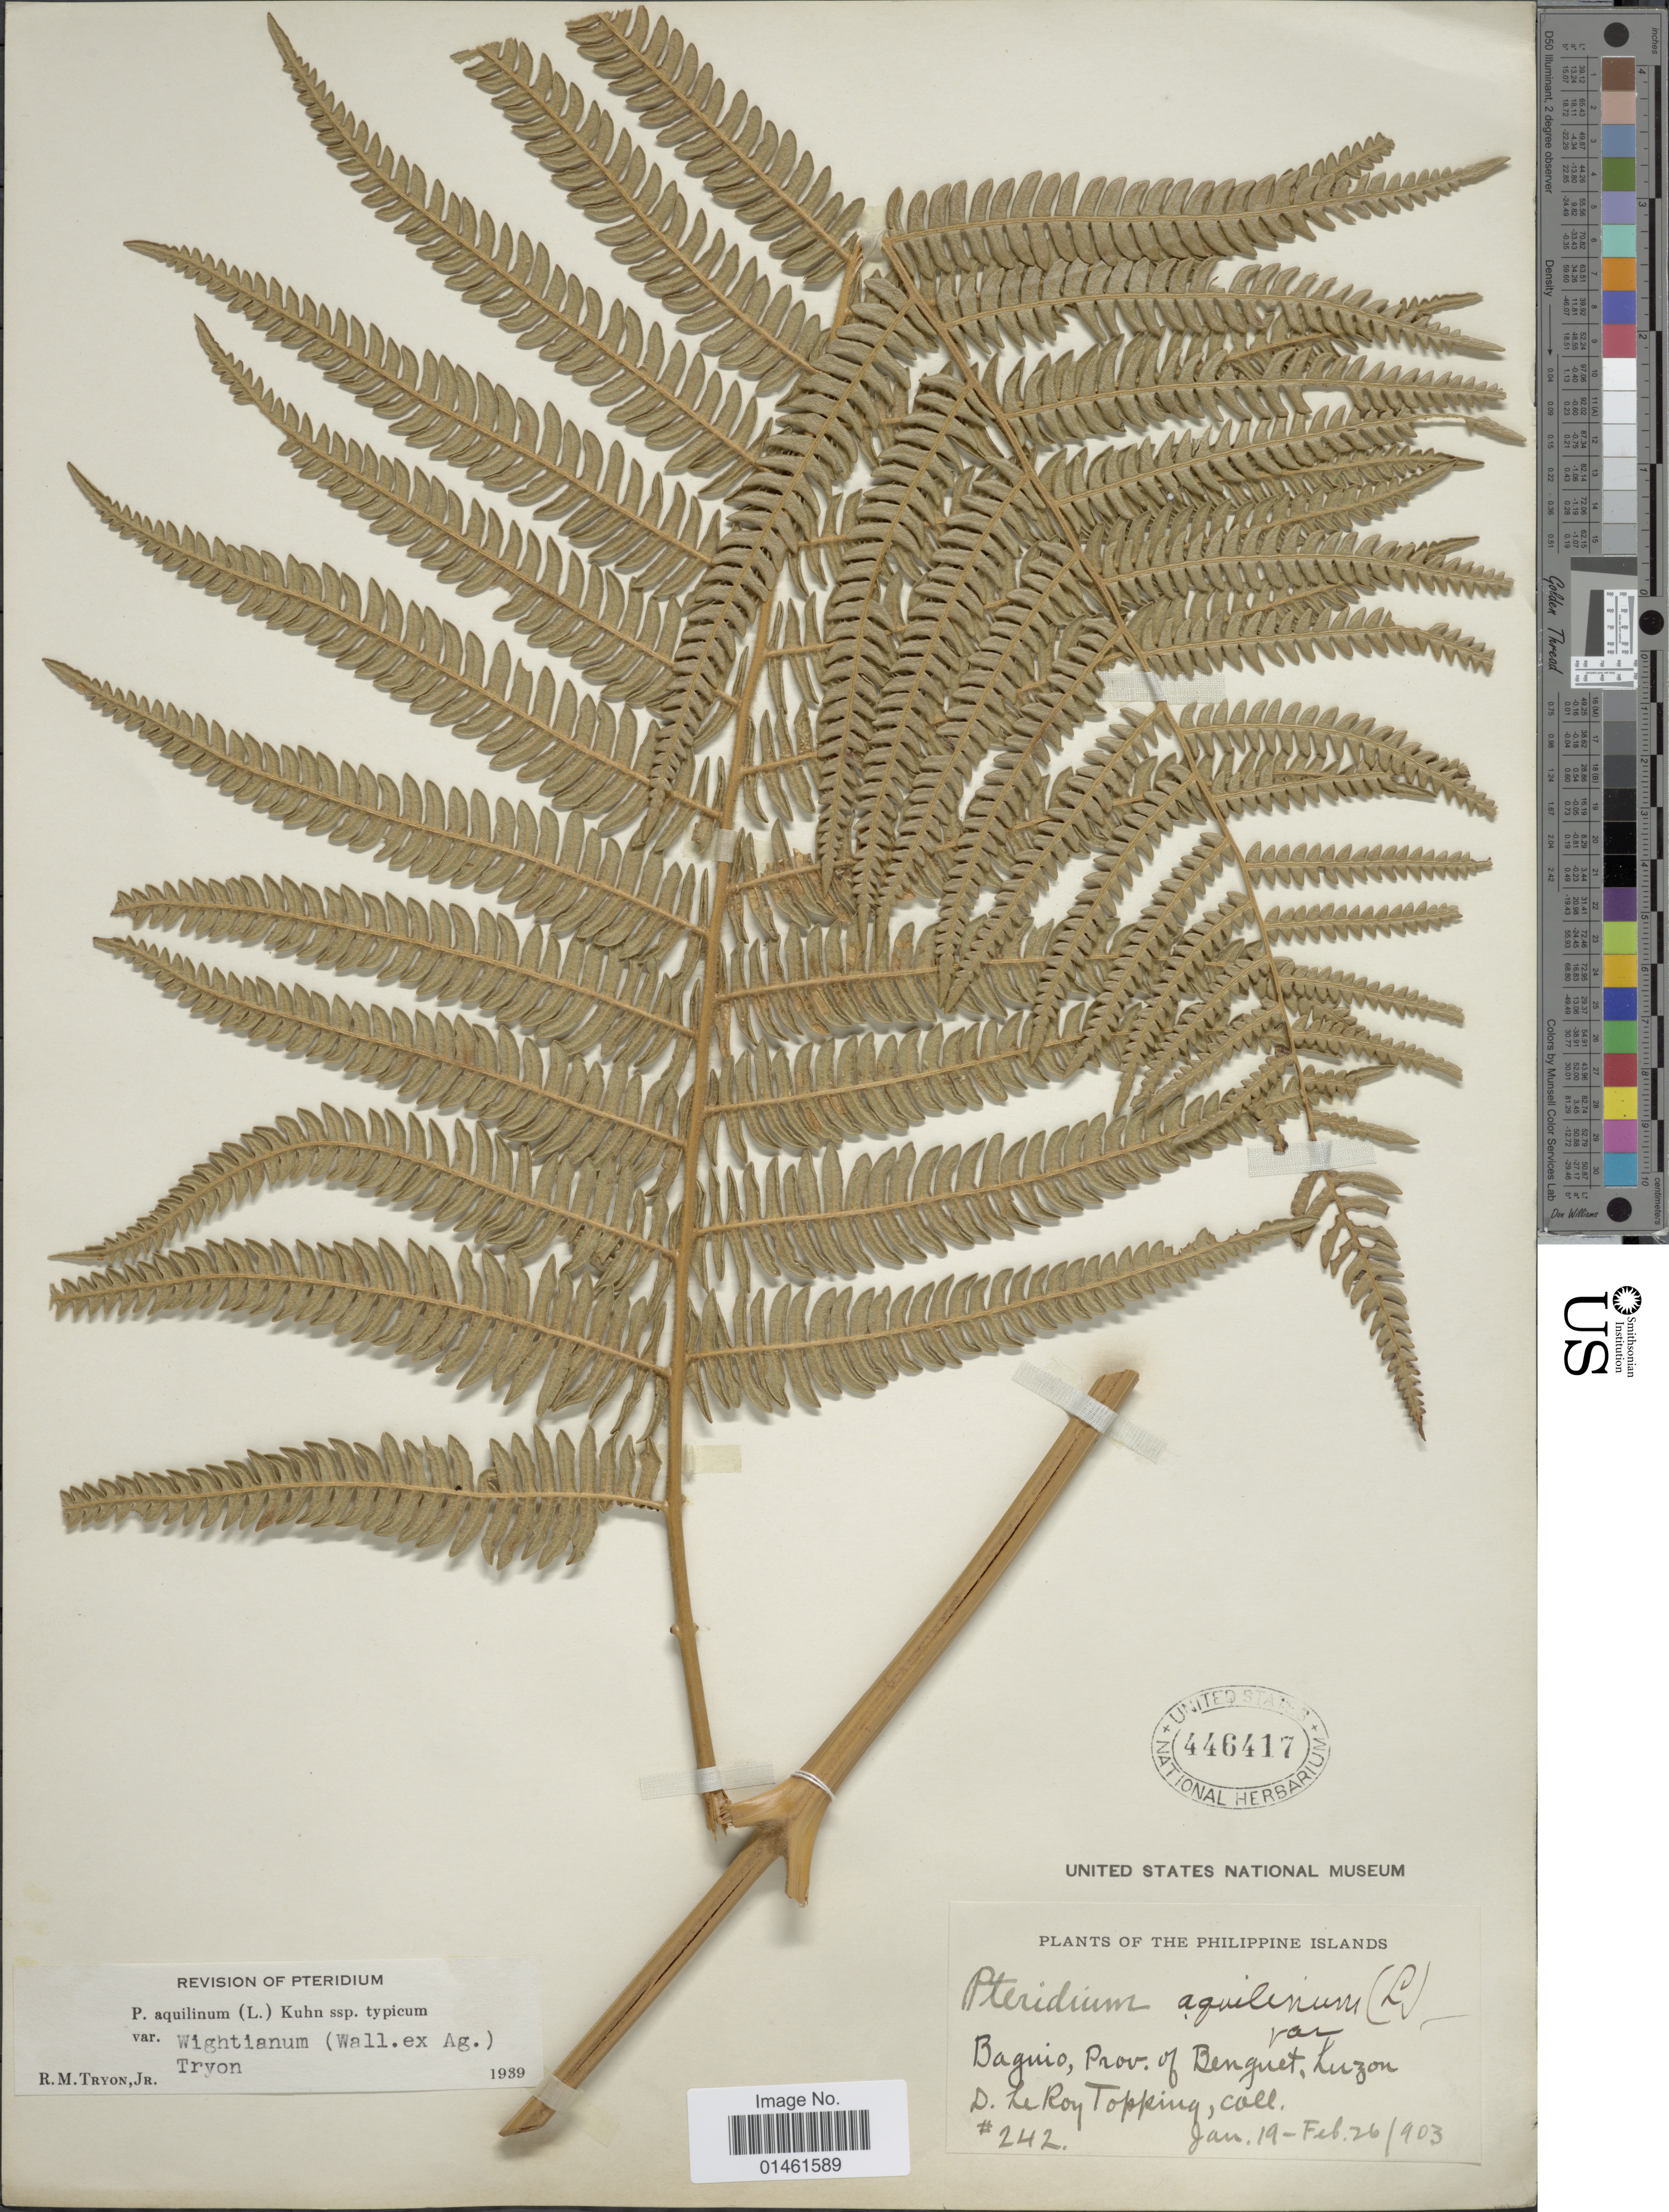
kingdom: Plantae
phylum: Tracheophyta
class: Polypodiopsida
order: Polypodiales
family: Dennstaedtiaceae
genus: Pteridium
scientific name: Pteridium aquilinum var. wightianum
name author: (J. Agardh) R.M. Tryon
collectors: D. L. Topping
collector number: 242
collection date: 1903-01-19/1903-02-26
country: Philippines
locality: Baguio, prov. Benguet, Luzon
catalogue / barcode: US 446417